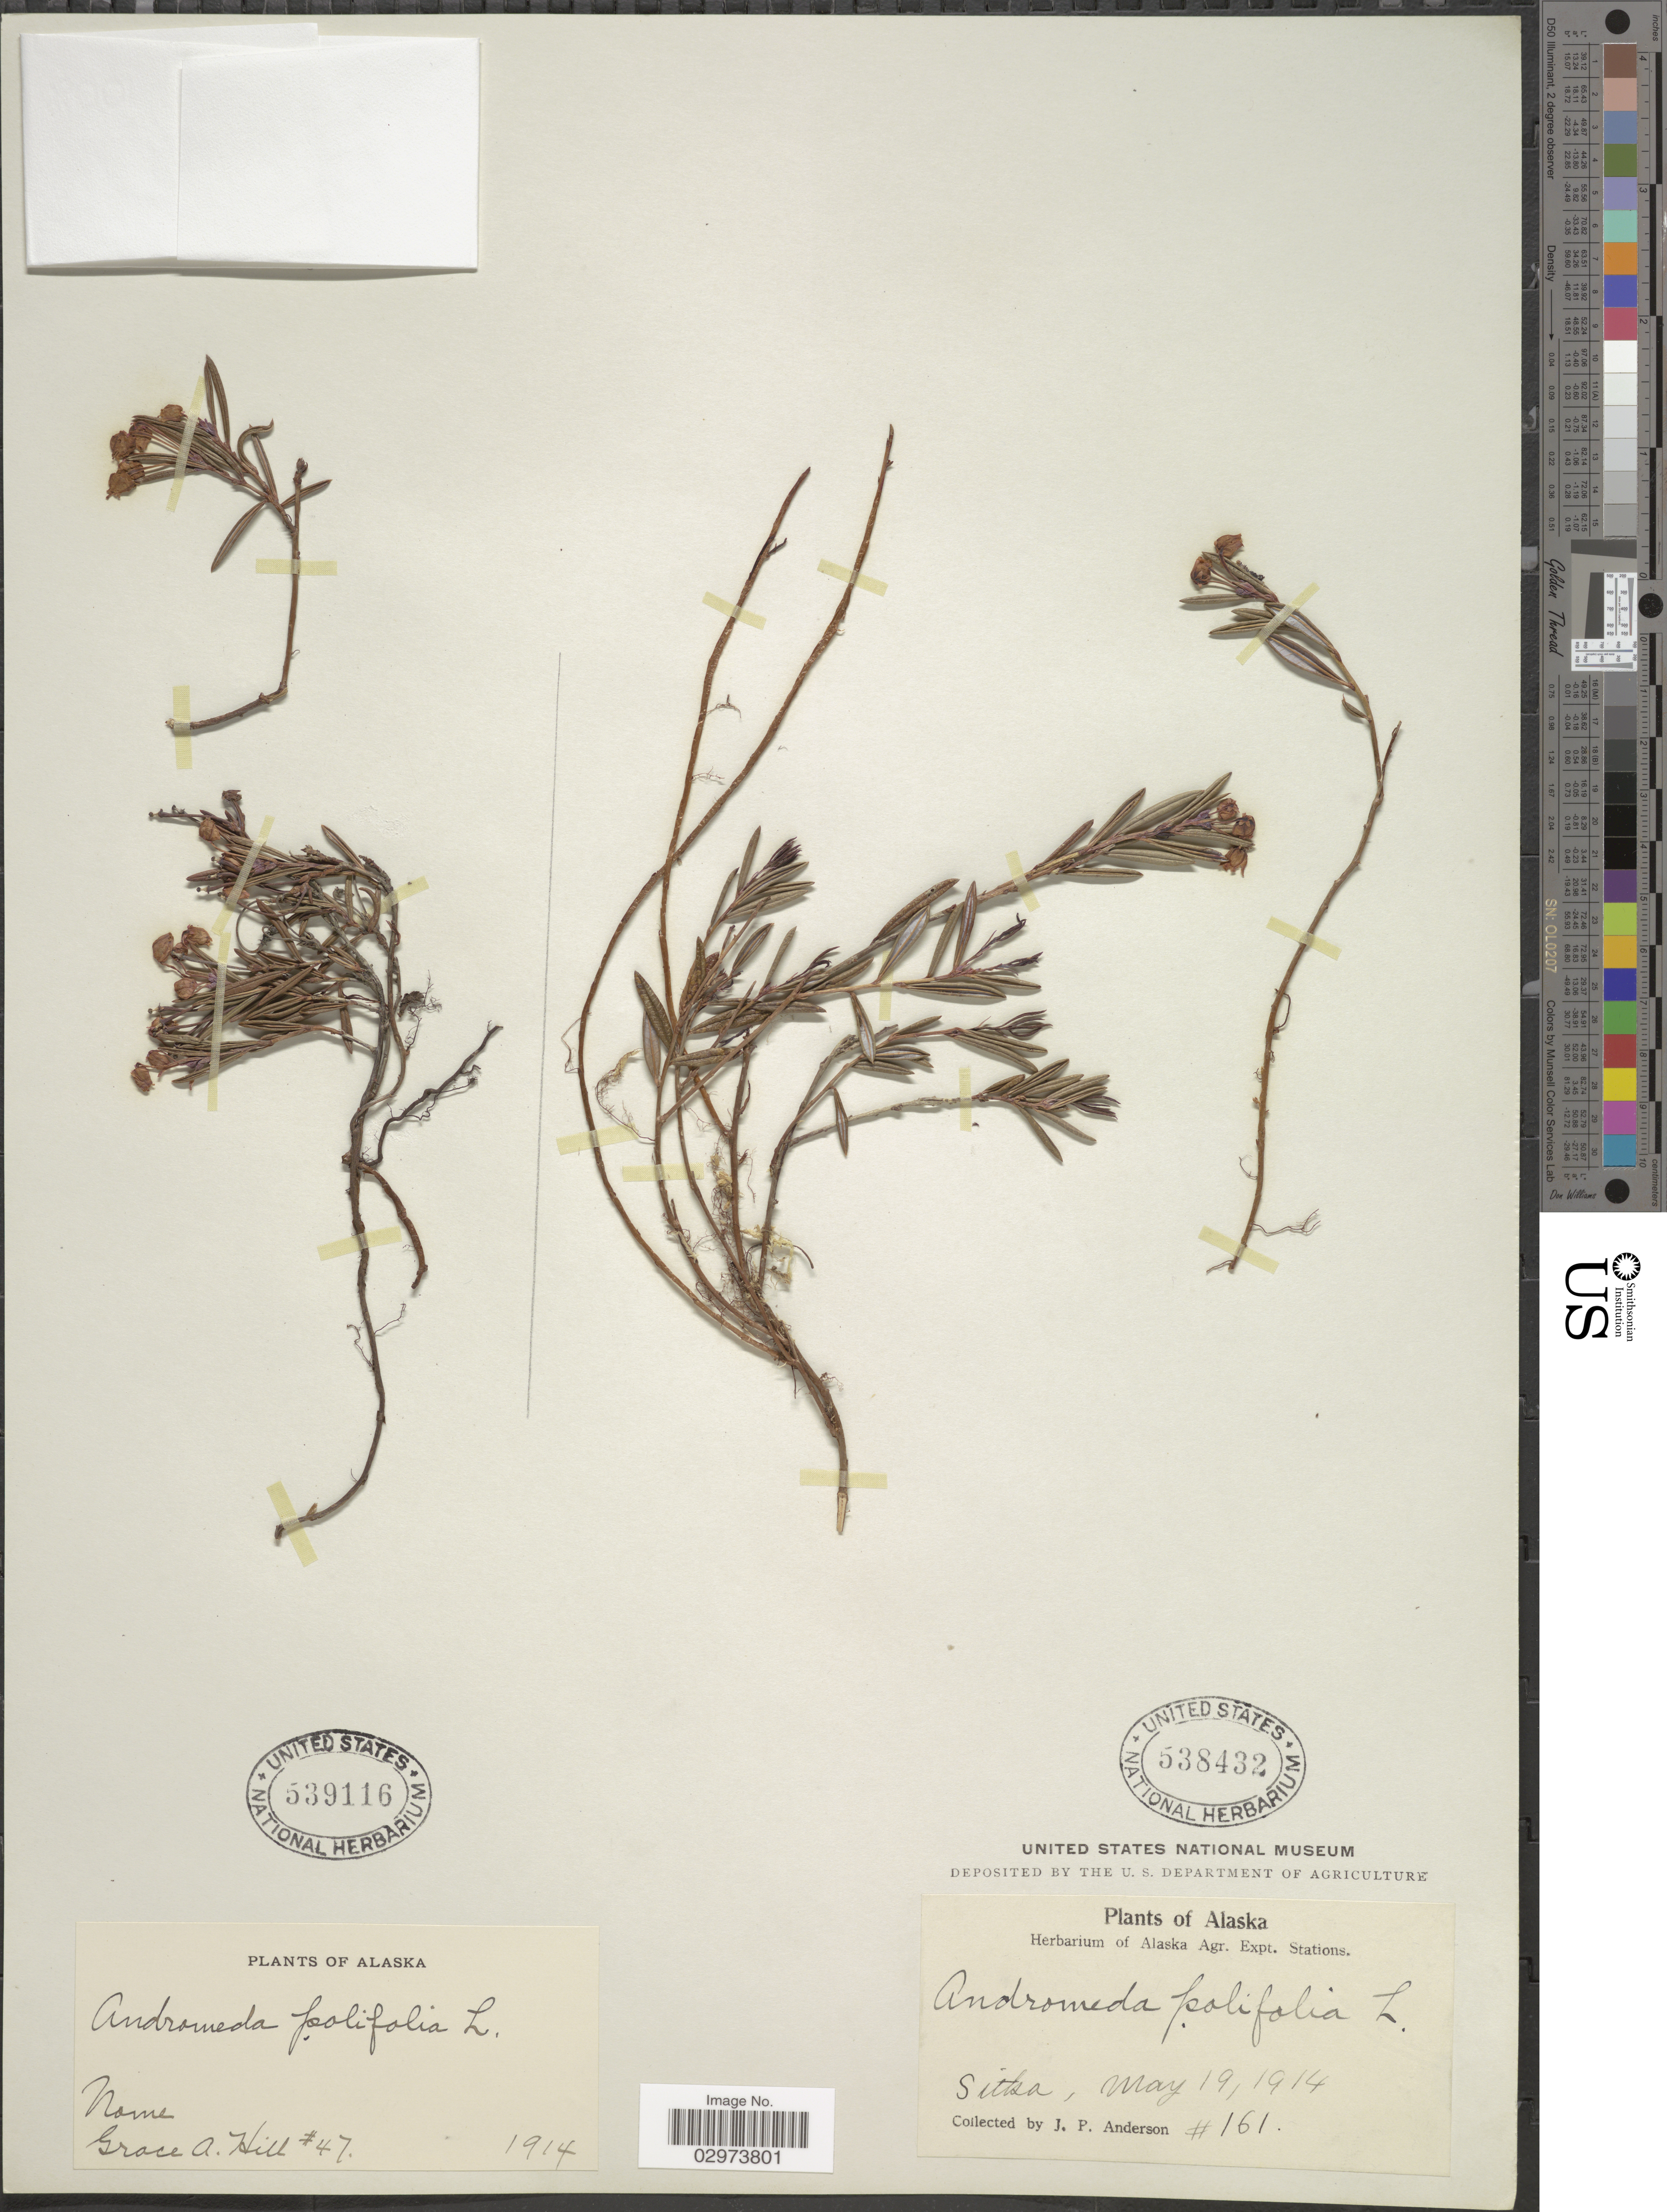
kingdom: Plantae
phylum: Tracheophyta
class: Magnoliopsida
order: Ericales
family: Ericaceae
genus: Andromeda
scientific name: Andromeda polifolia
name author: L.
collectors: J. P. Anderson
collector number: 161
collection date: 1914-05-19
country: United States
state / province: Alaska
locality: Sitka.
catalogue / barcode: US 538432-2